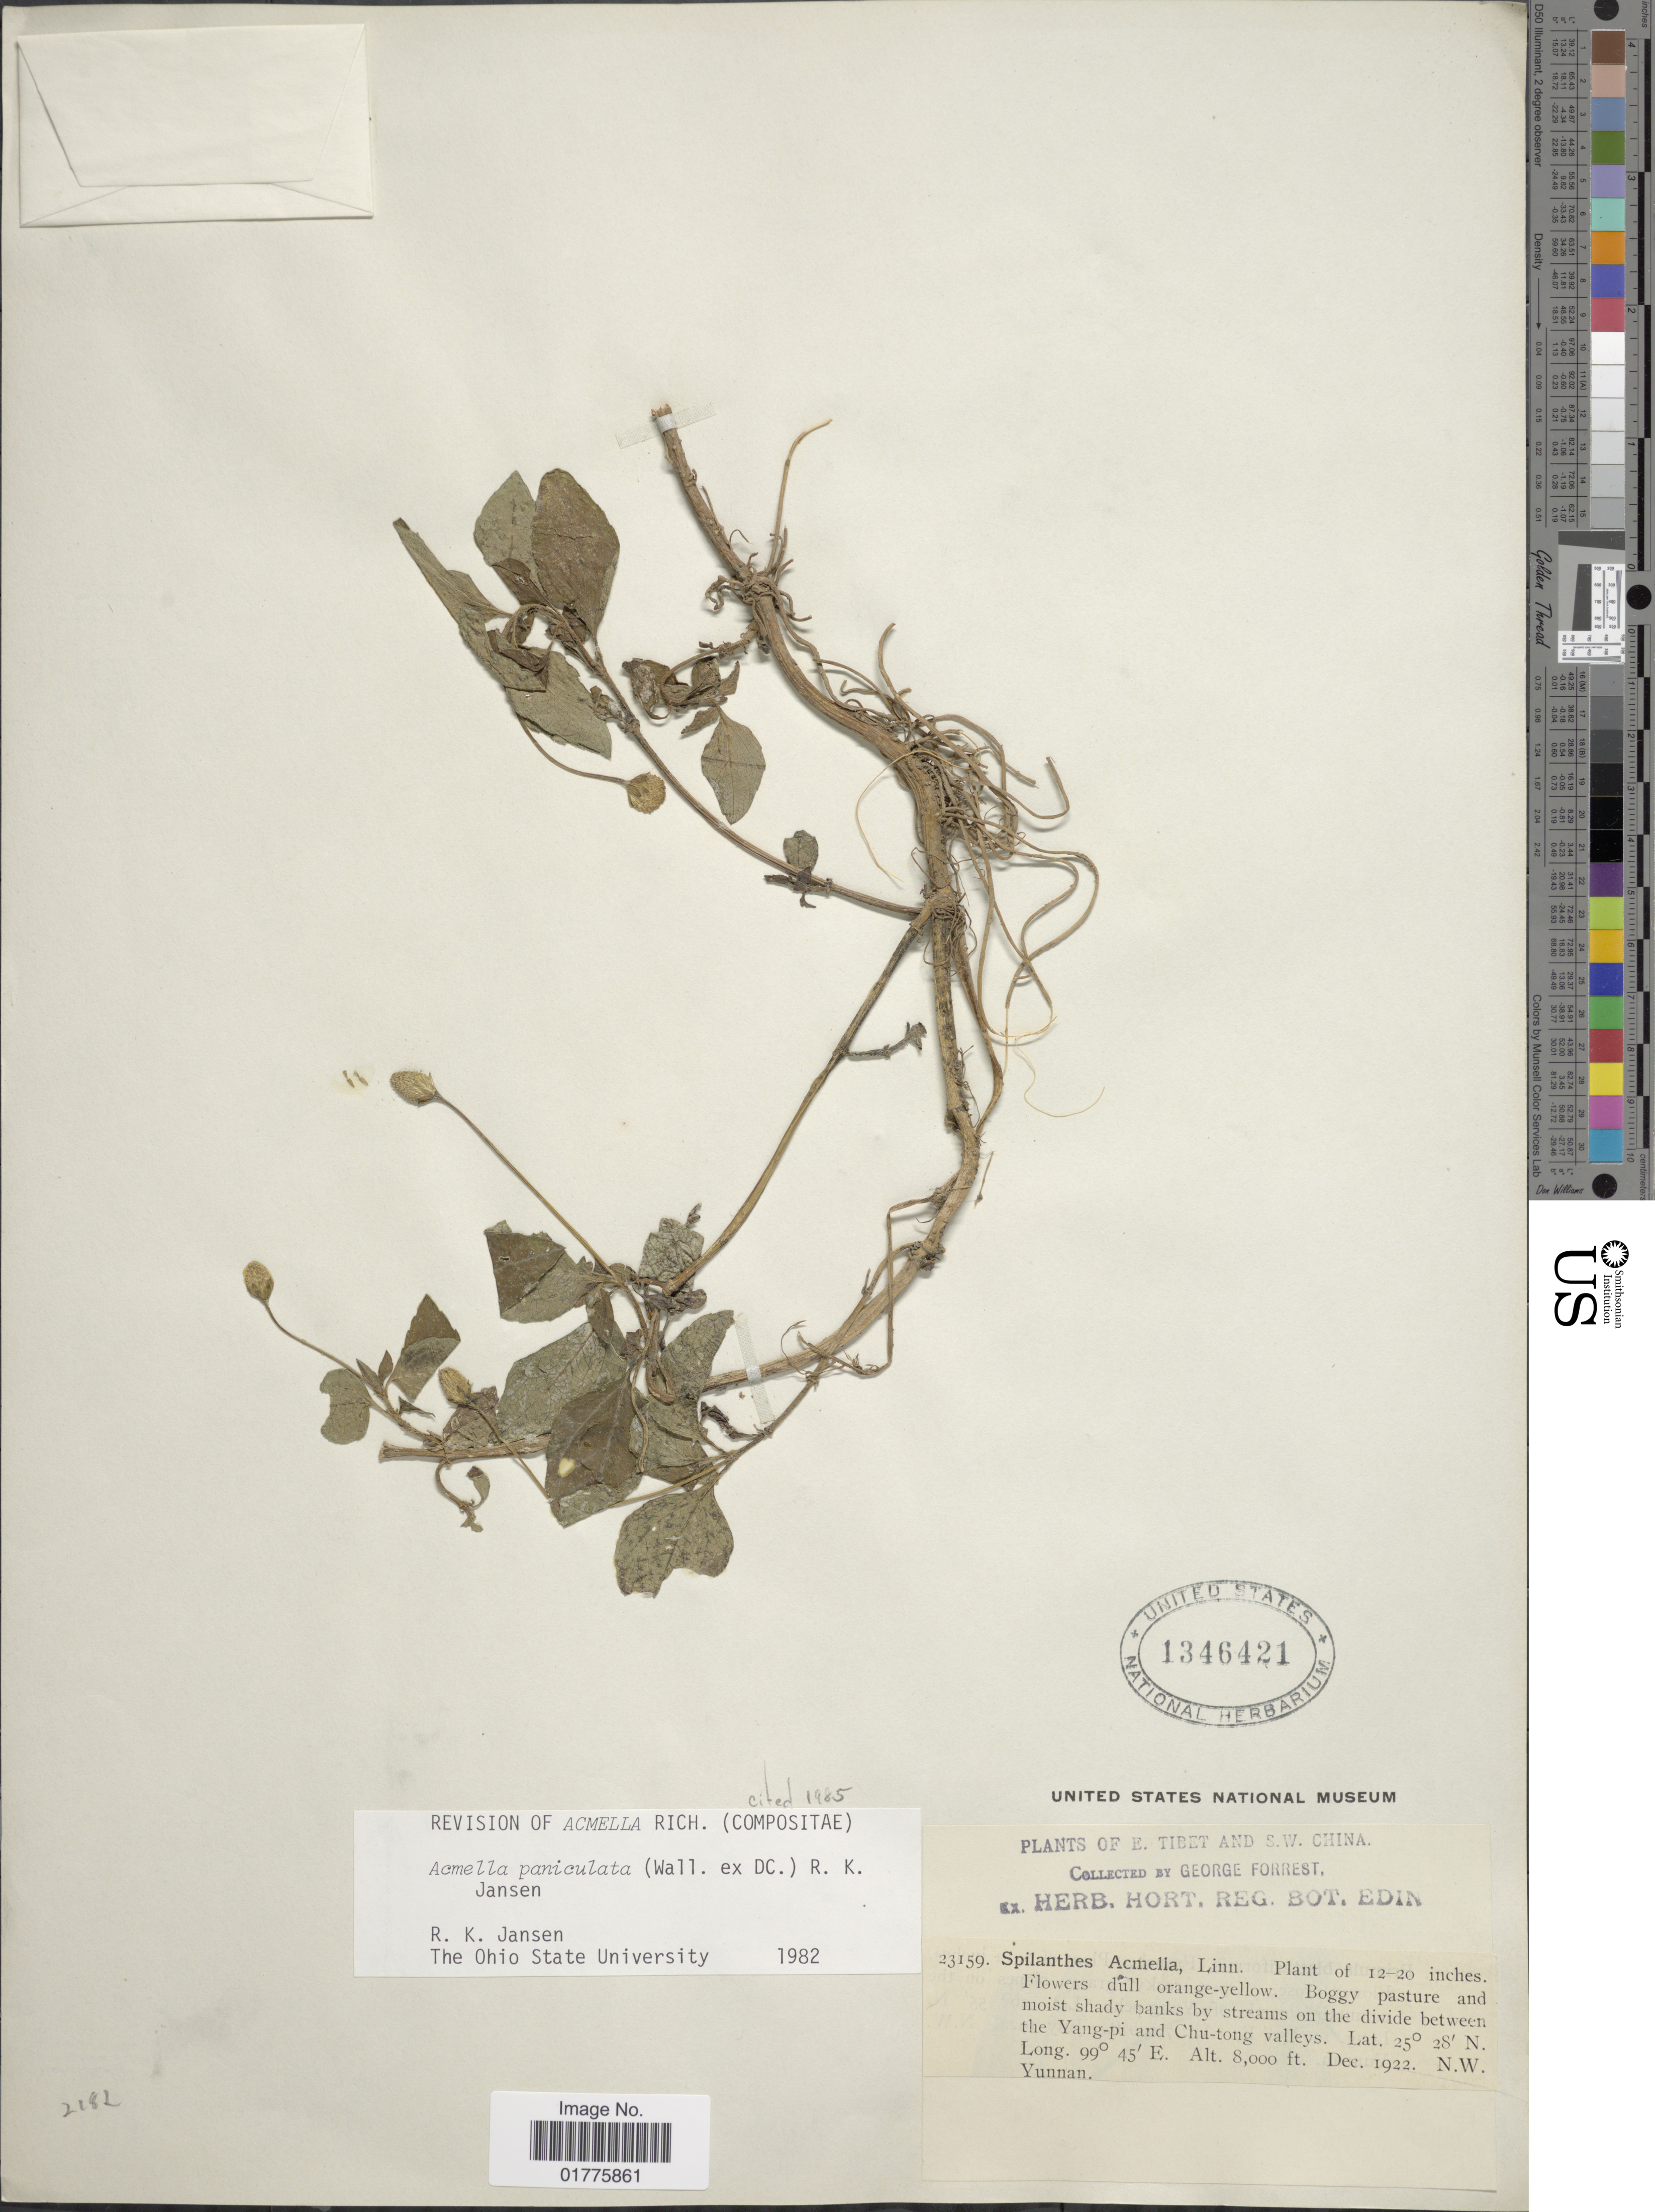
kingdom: Plantae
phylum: Tracheophyta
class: Magnoliopsida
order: Asterales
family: Asteraceae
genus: Acmella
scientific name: Acmella paniculata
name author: (Wall. ex DC.) R.K. Jansen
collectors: G. Forrest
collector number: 23159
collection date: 1922-12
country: China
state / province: Yunnan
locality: Between the Yang-pi and Chu-tong valleys, N. W. Yunnan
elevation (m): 2438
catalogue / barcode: US 1346421